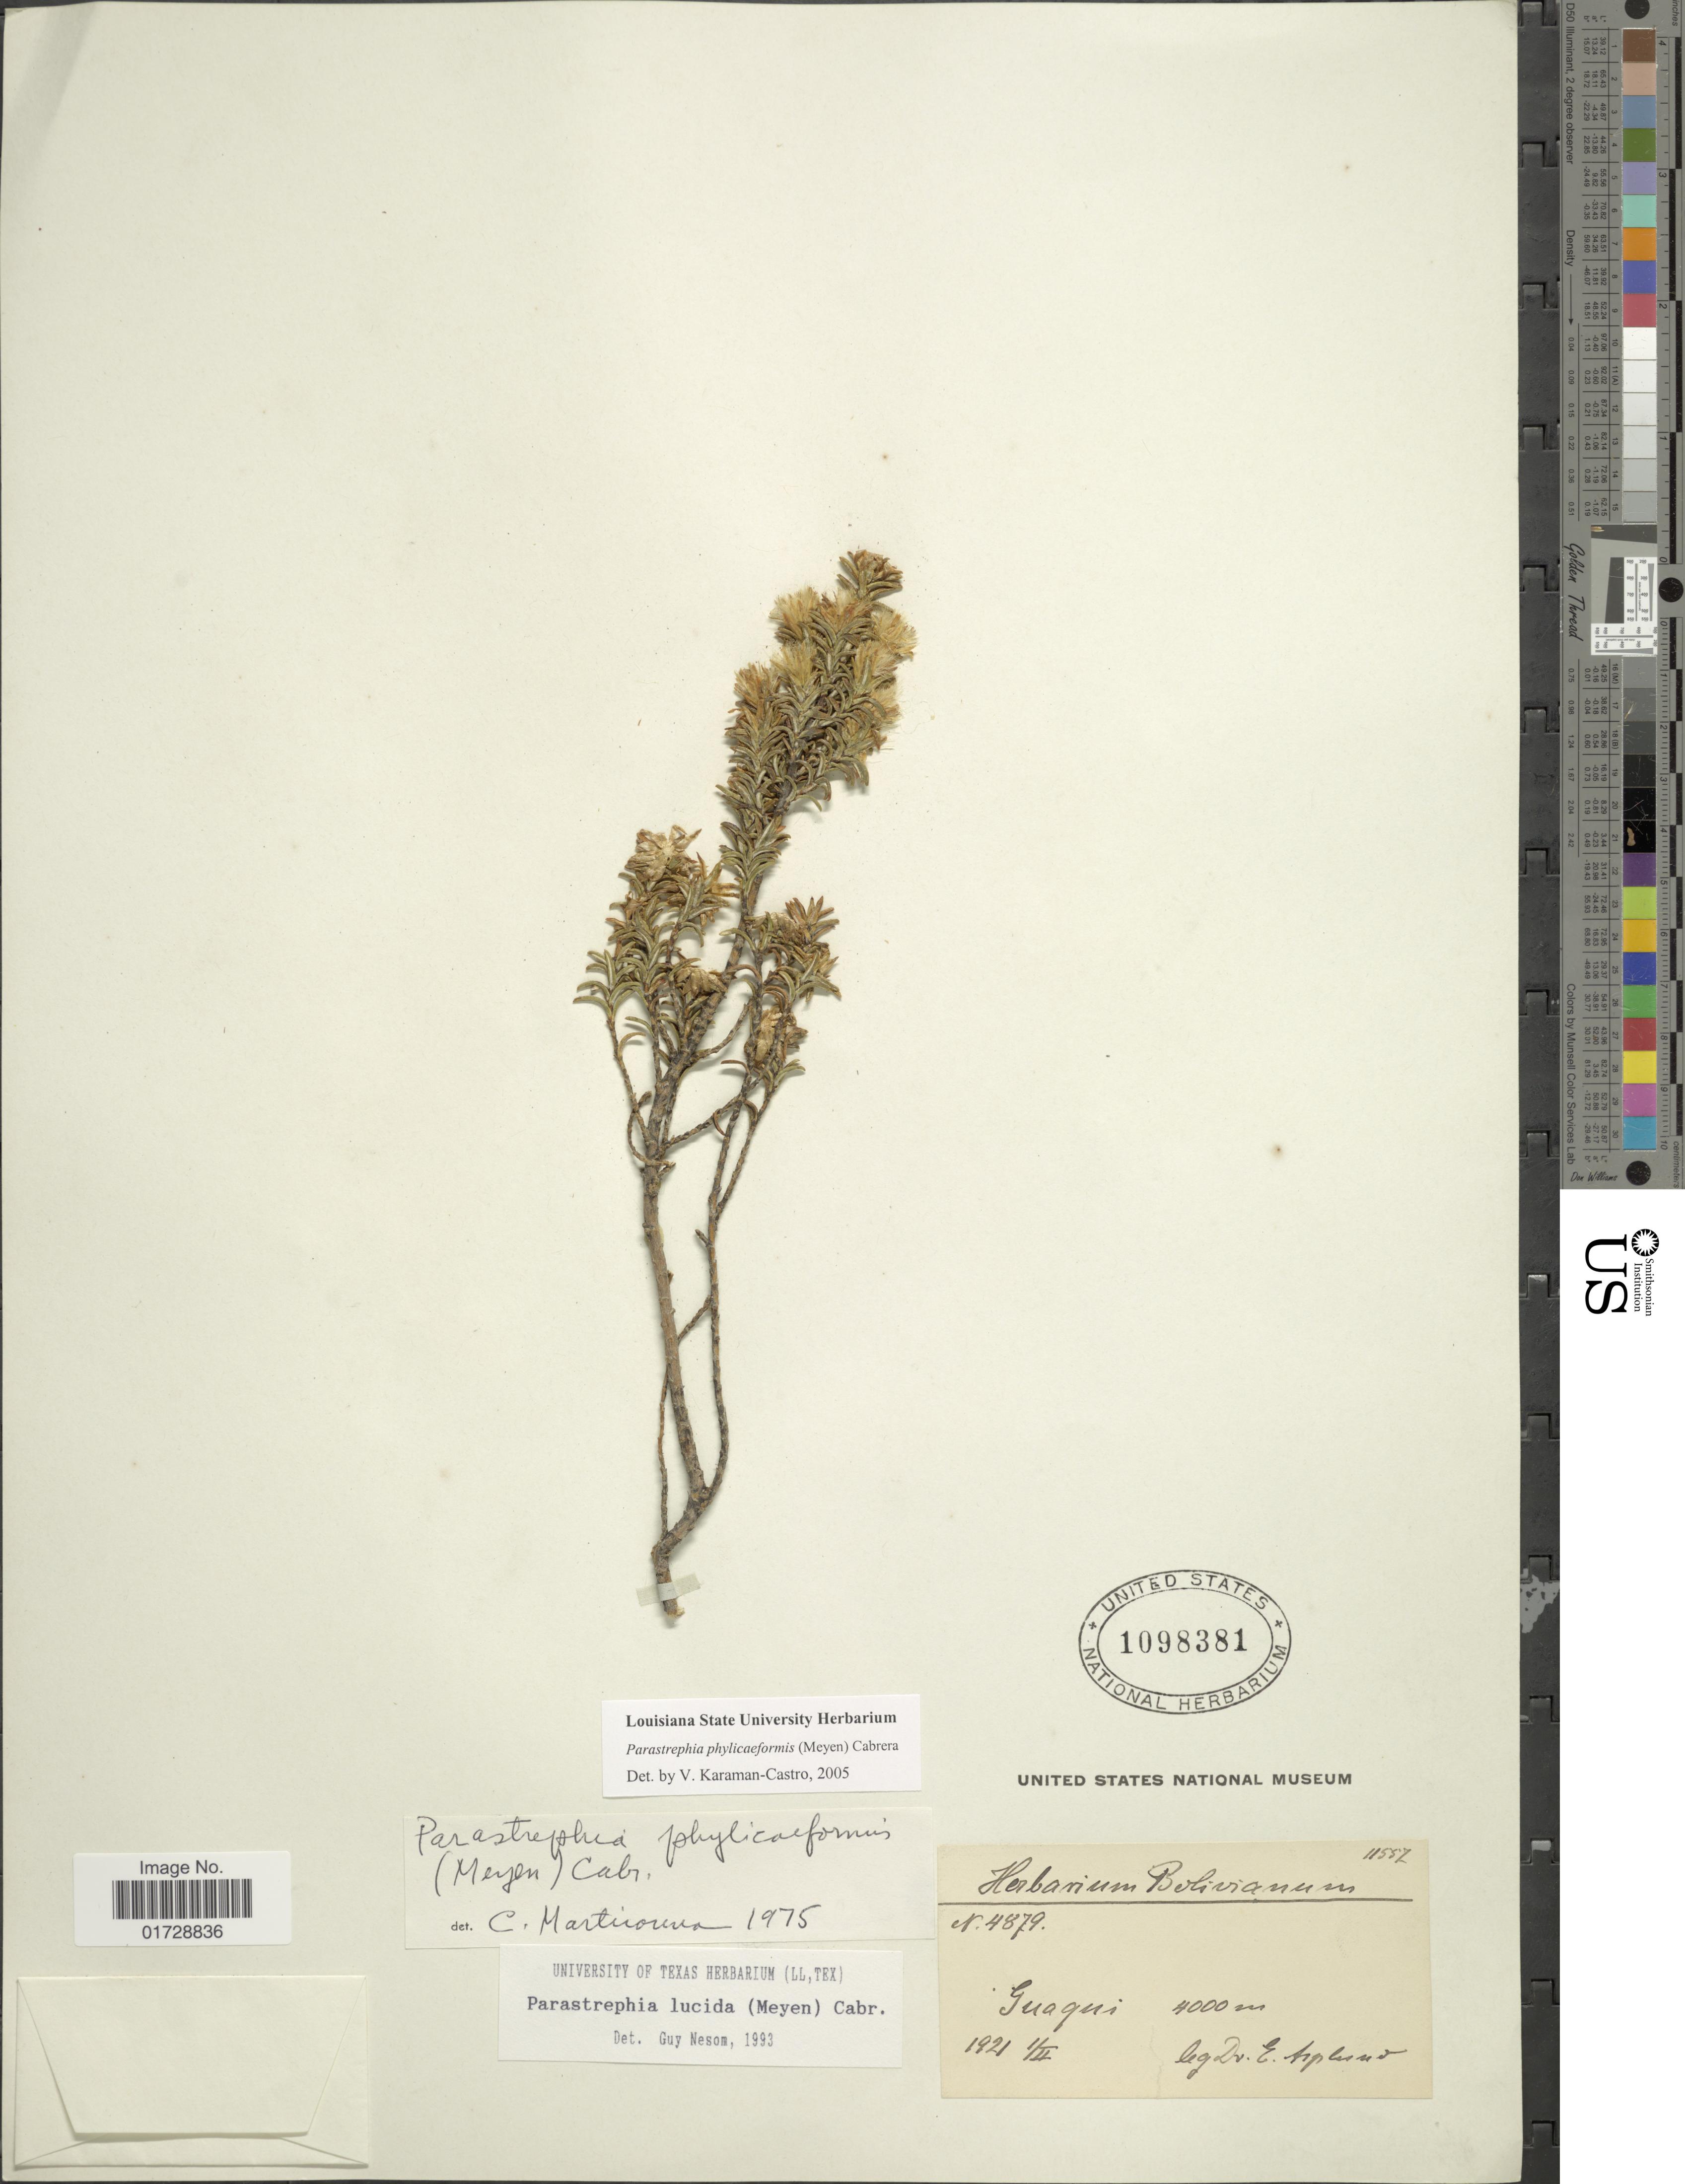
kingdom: Plantae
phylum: Tracheophyta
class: Magnoliopsida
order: Asterales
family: Asteraceae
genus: Parastrephia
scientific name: Parastrephia phyliciformis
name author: (Meyen) Cabrera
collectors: E. Asplund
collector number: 4879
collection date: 1921-02-01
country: Bolivia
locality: Guaqui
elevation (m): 4000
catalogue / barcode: US 1098381